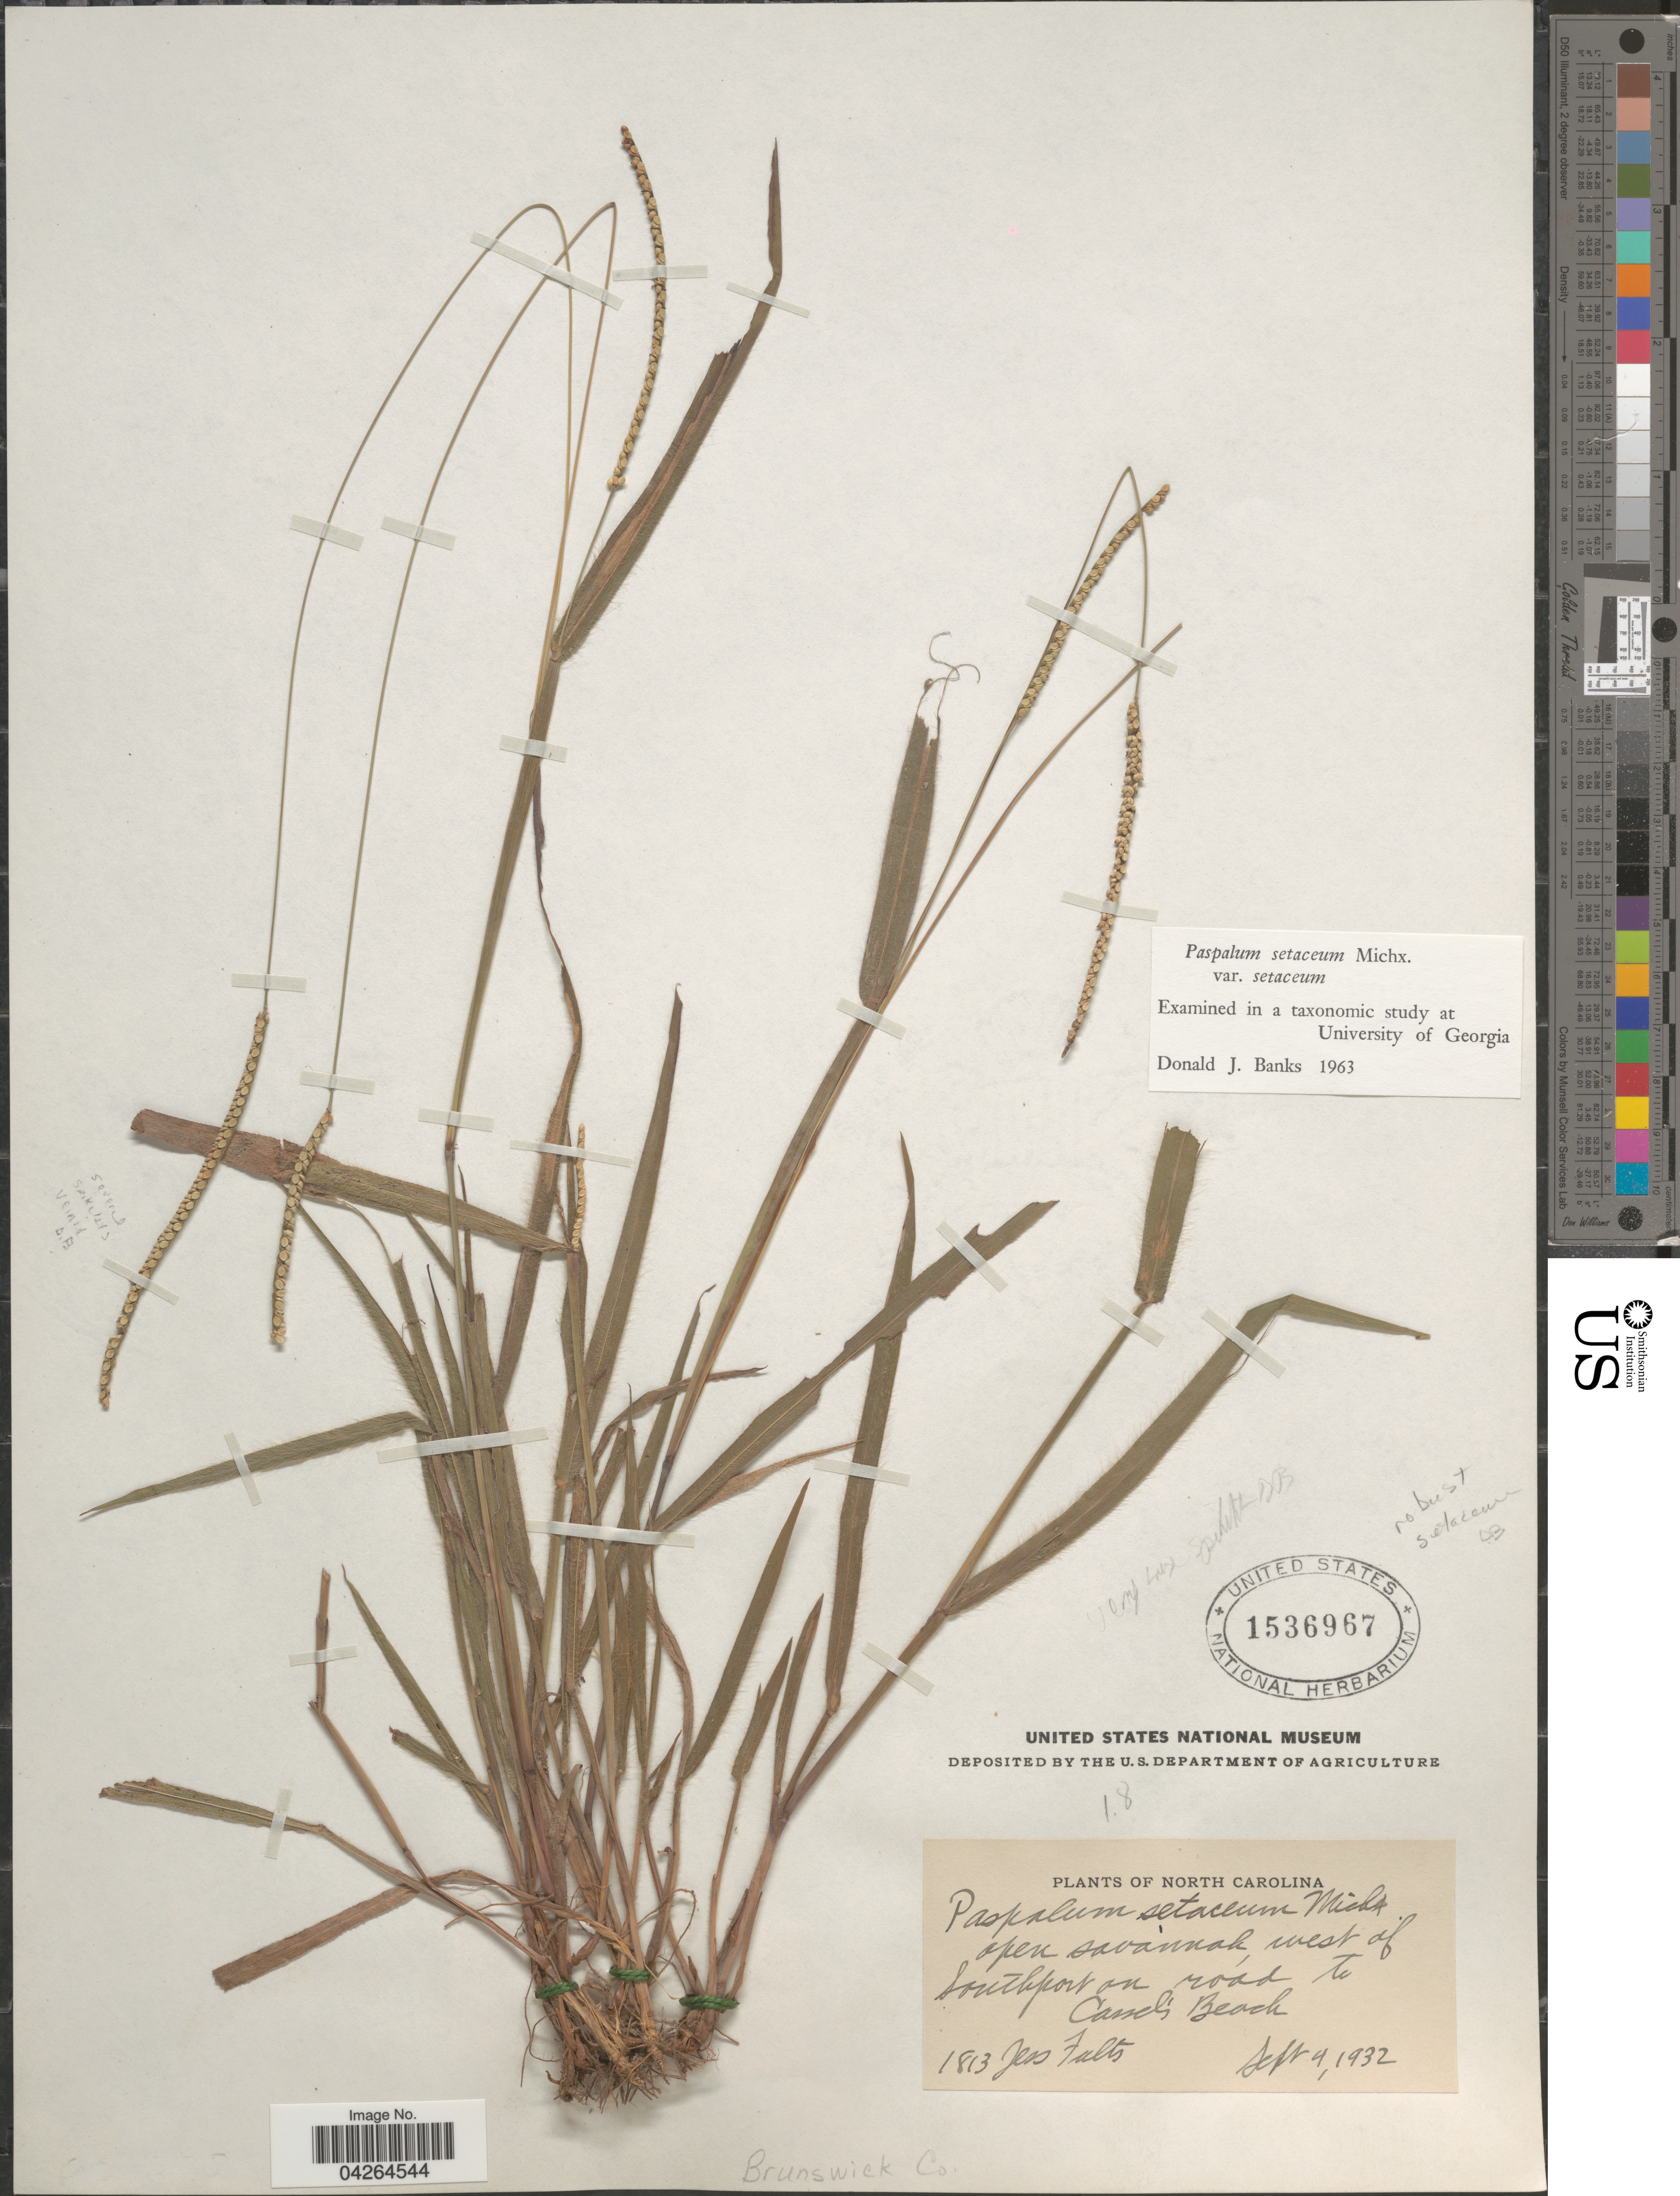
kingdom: Plantae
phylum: Tracheophyta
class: Liliopsida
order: Poales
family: Poaceae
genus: Paspalum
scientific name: Paspalum setaceum var. setaceum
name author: Michx.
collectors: J. Fults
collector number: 1813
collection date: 1932-09-04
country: United States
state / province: North Carolina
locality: Open savannah west of Southport on road to Cassel's Beach. Brunswick Co.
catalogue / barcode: US 1536967